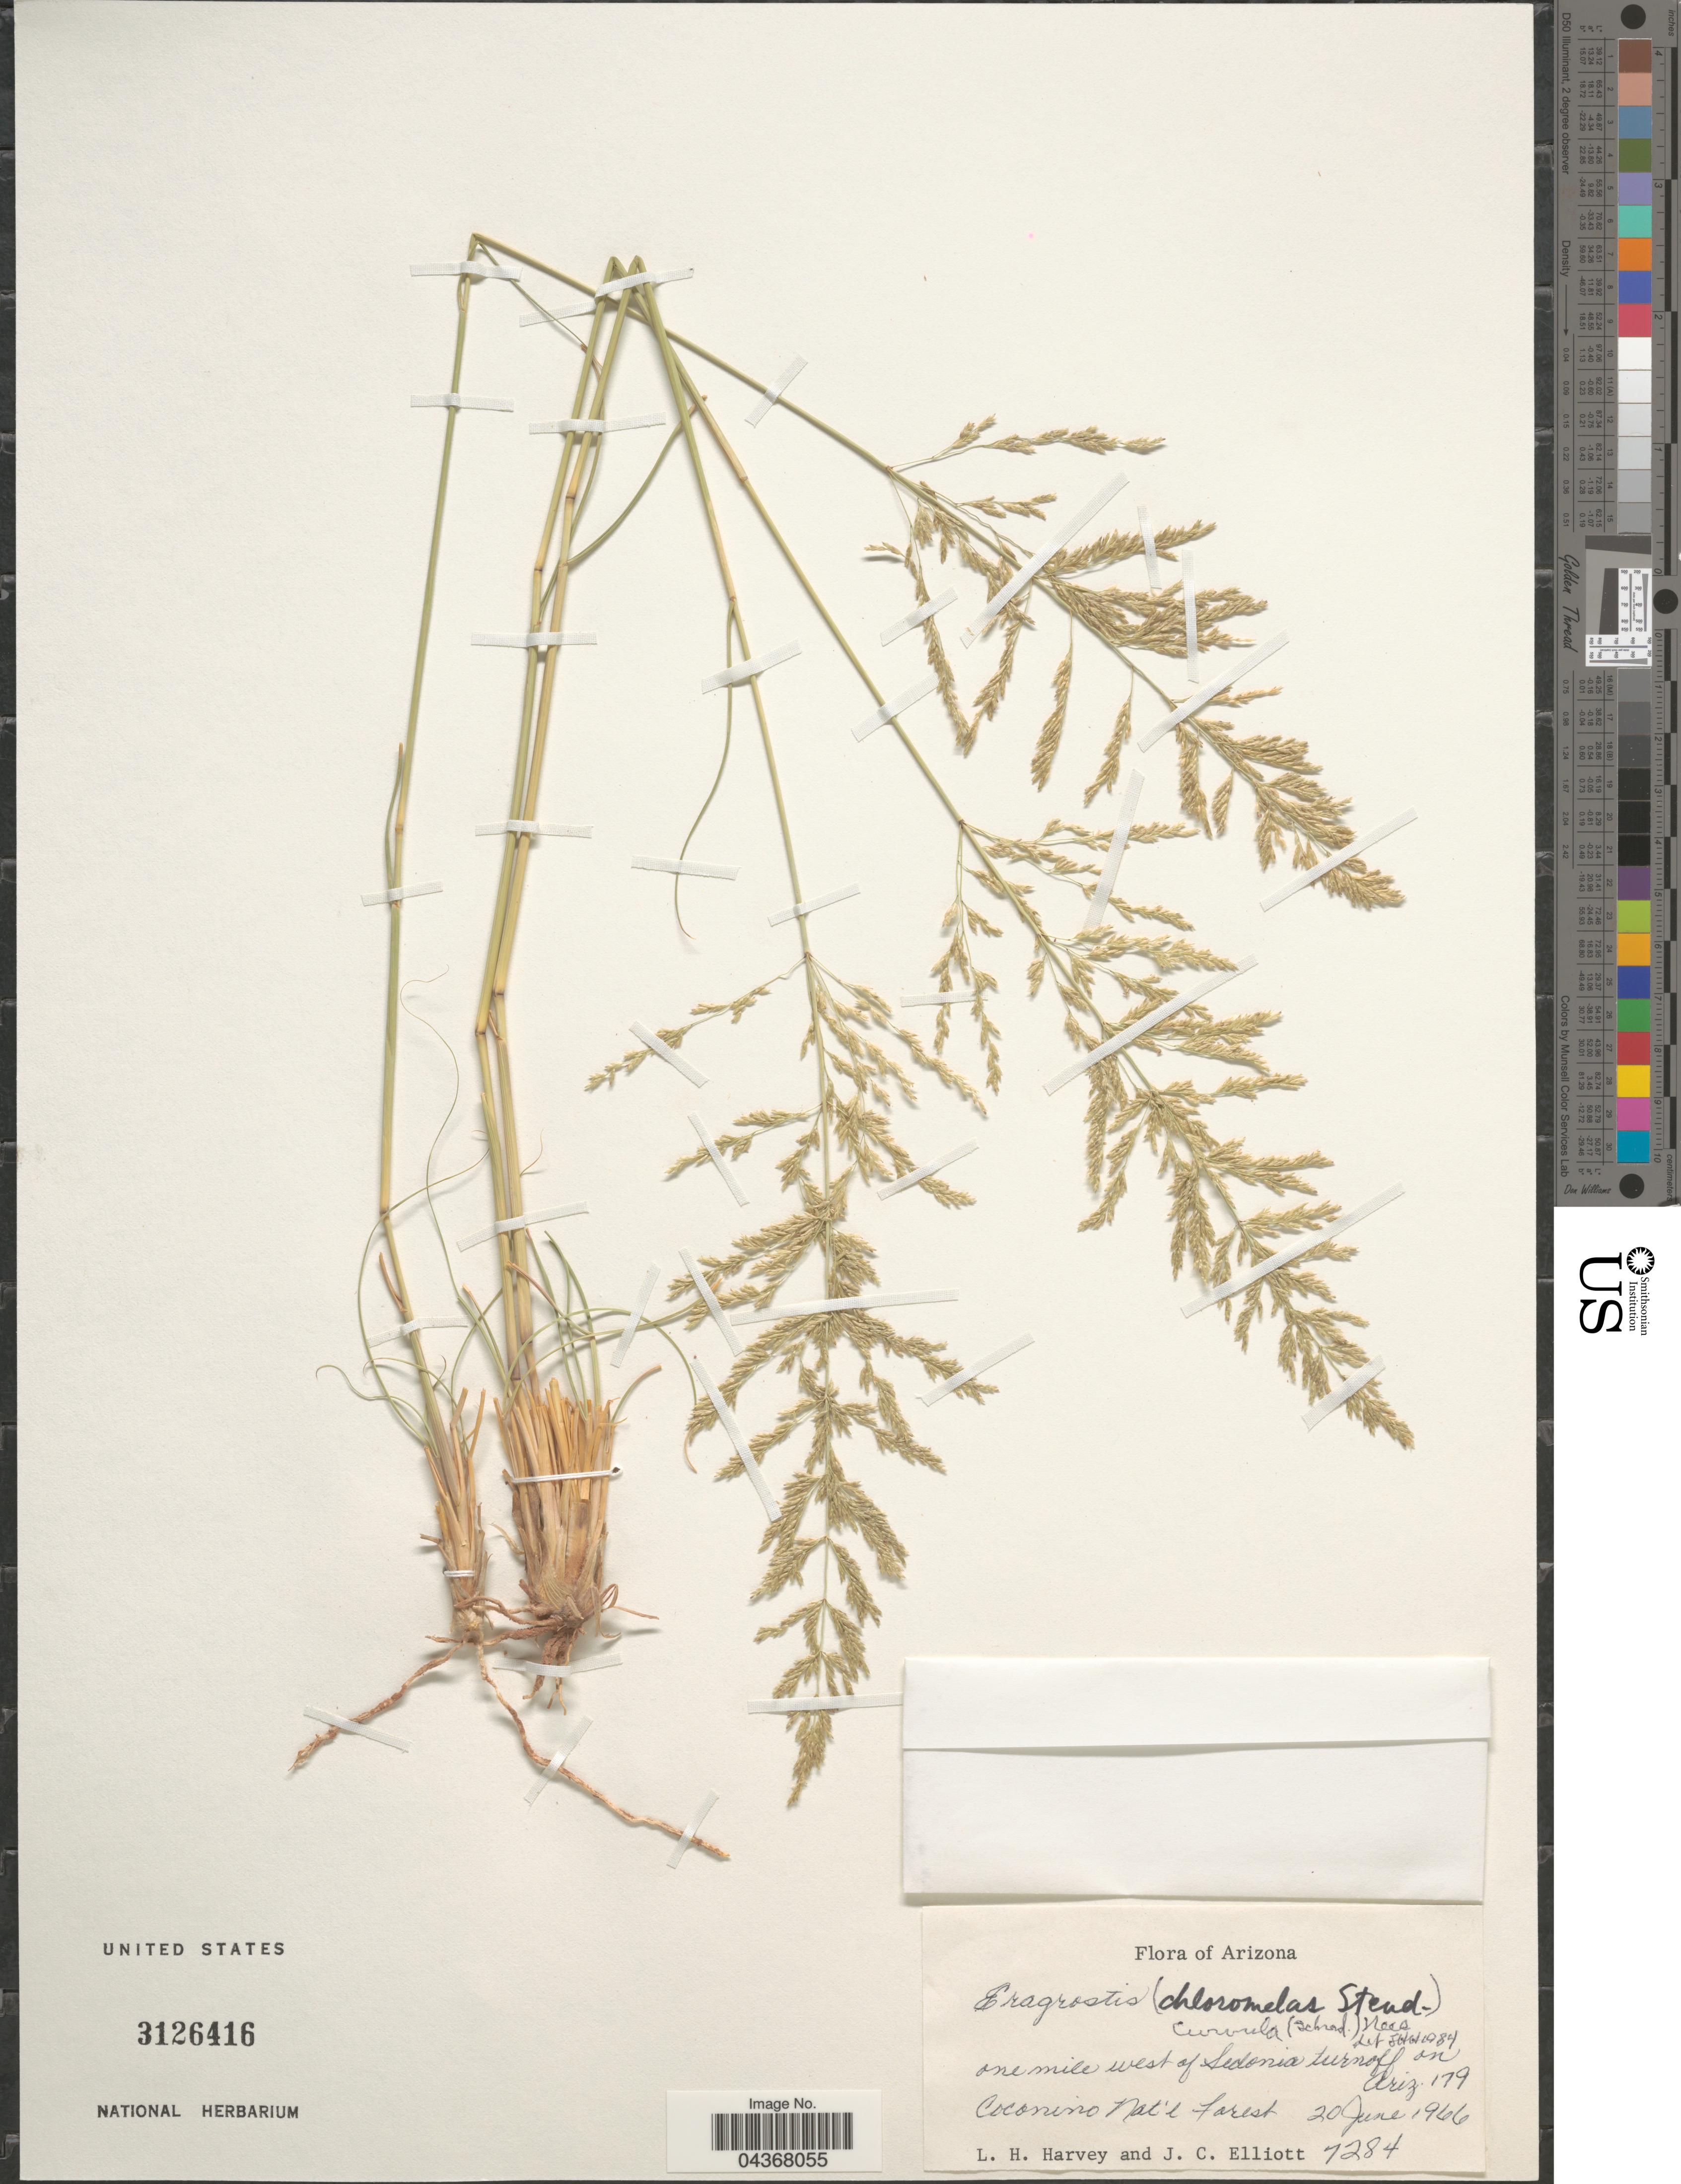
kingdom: Plantae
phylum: Tracheophyta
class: Liliopsida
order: Poales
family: Poaceae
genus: Eragrostis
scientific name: Eragrostis curvula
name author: (Schrad.) Nees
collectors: L. H. Harvey & J. C. Elliott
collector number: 7284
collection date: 1966-06-20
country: United States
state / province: Arizona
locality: One mile west of Sedonia tunroff on Ariz. 179. Coconino Nat'l Forest.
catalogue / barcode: US 3126416